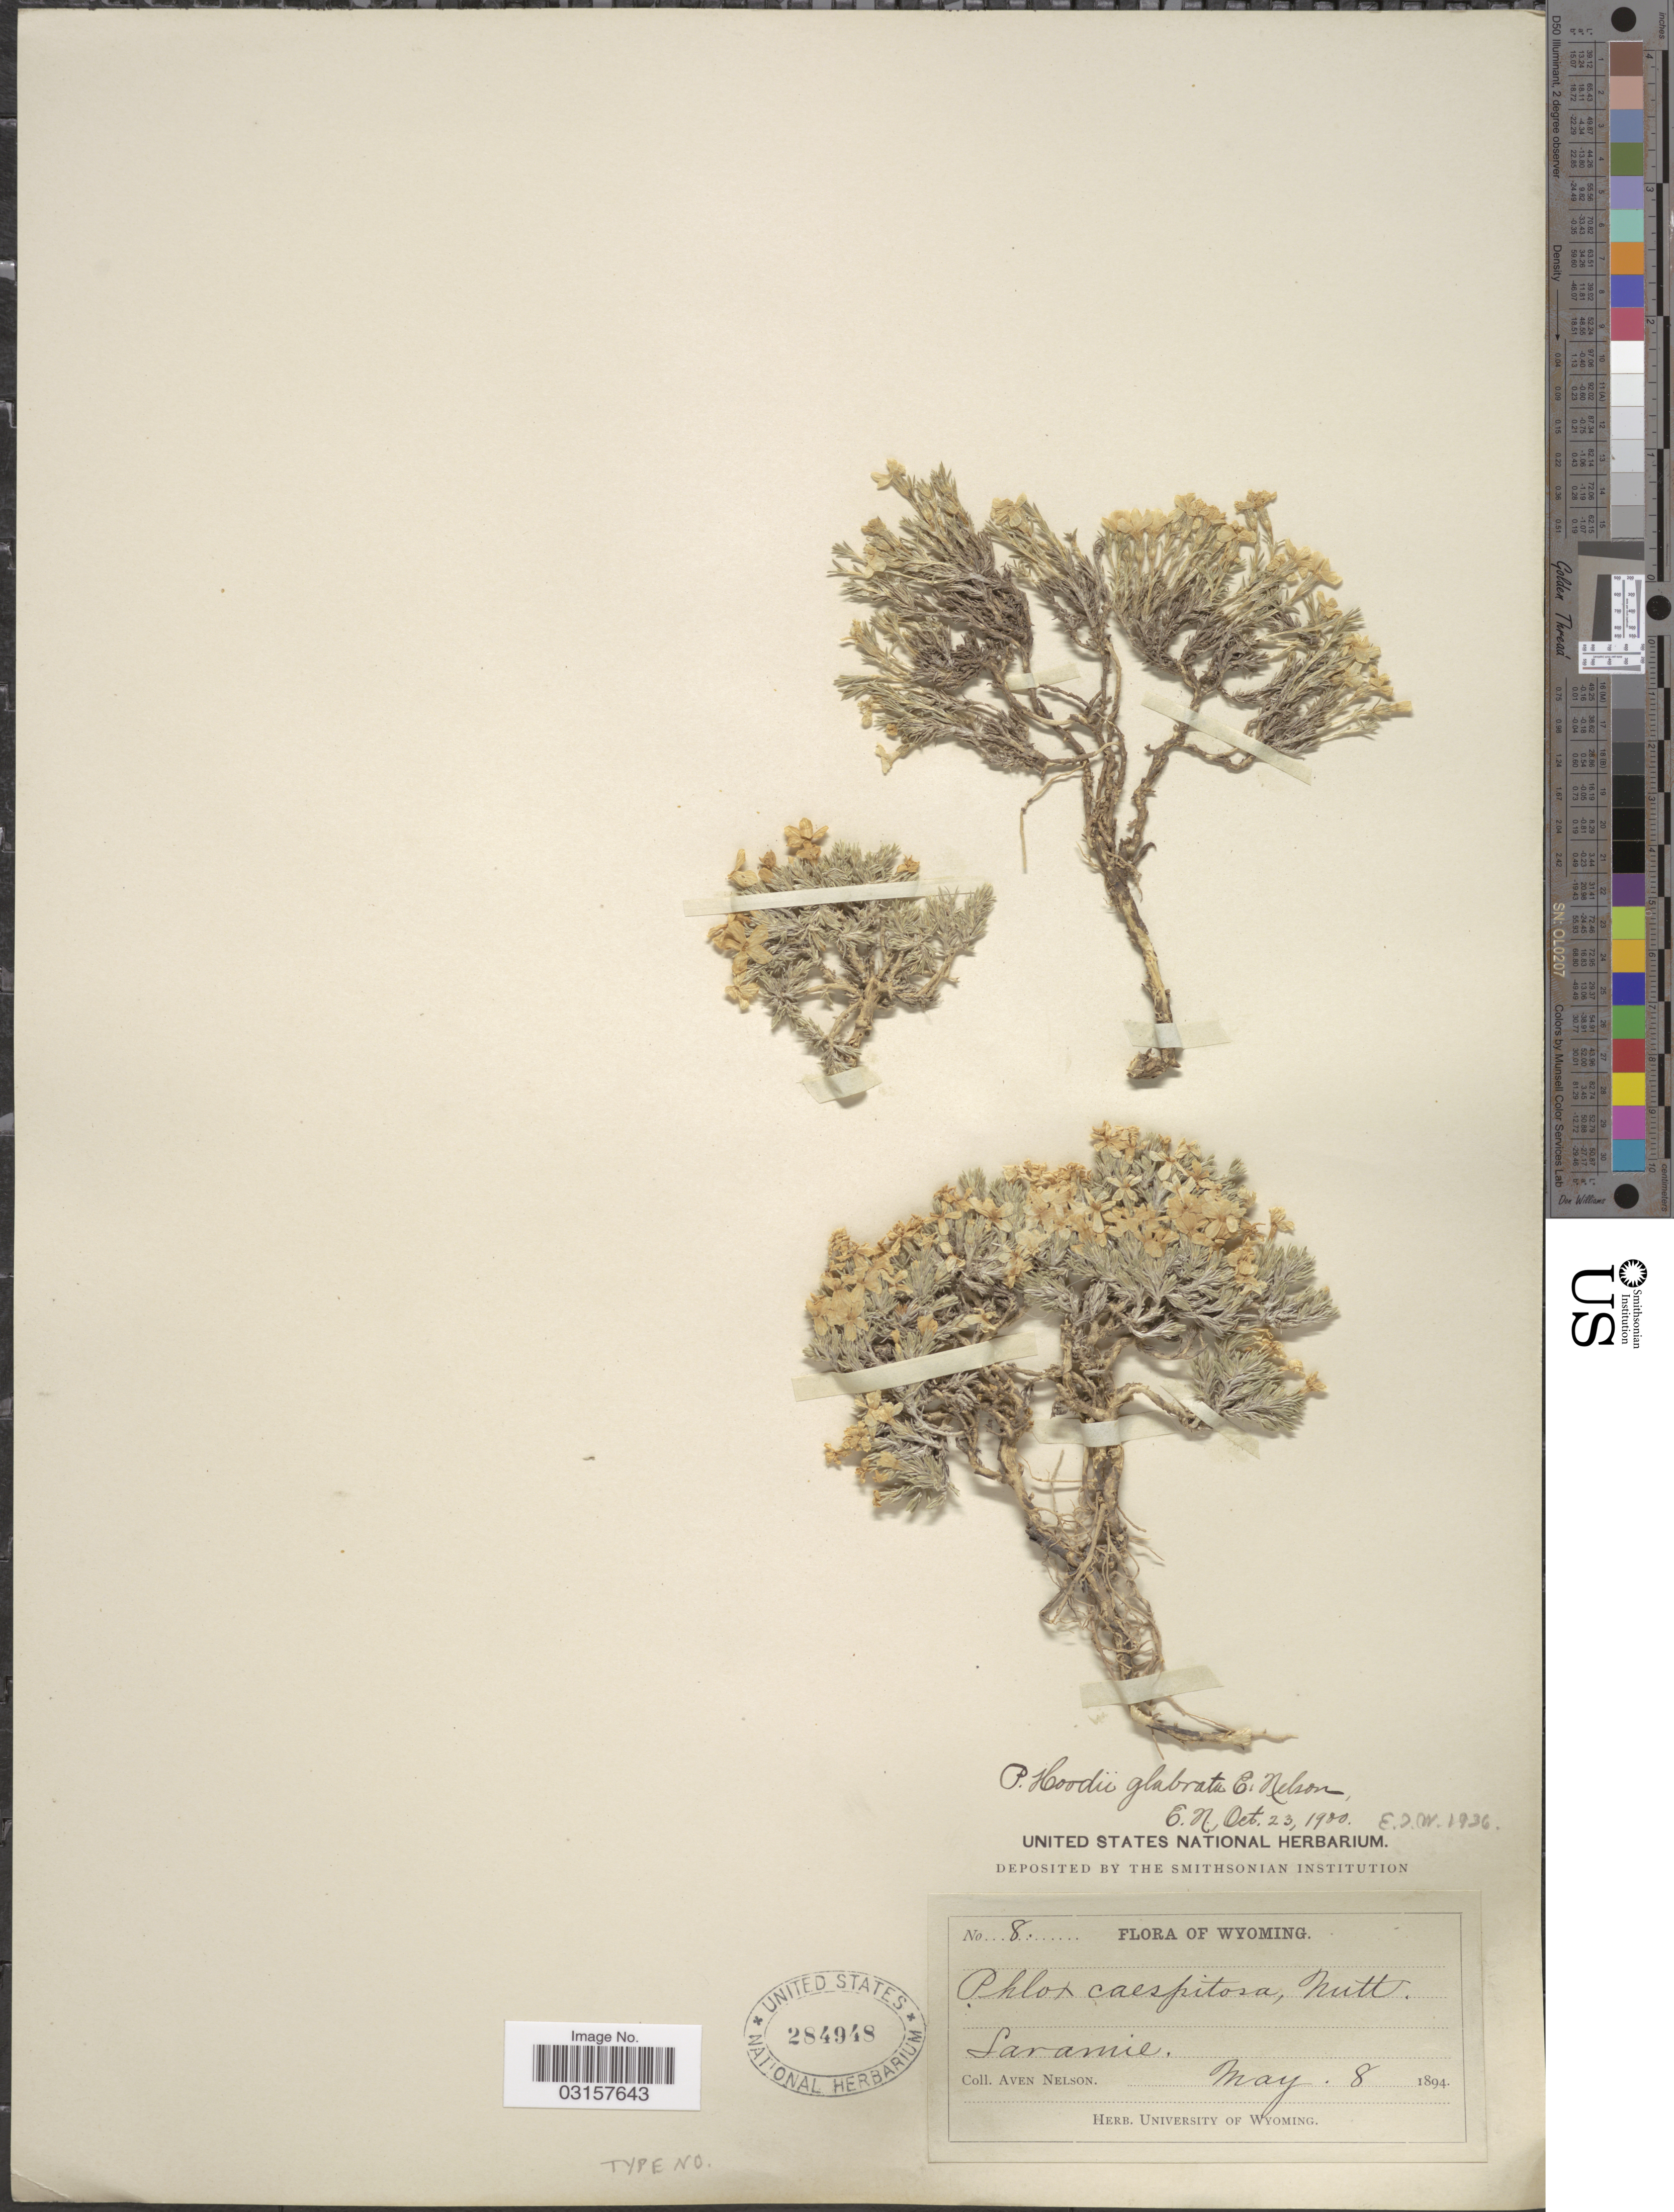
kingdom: Plantae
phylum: Tracheophyta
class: Magnoliopsida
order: Ericales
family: Polemoniaceae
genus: Phlox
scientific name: Phlox hoodii subsp. hoodii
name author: Richardson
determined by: Mayfield, M. H.; Ferguson, C. J.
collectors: A. Nelson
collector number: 8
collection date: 1894-05-08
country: United States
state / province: Wyoming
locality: Laramie.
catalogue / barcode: US 284948